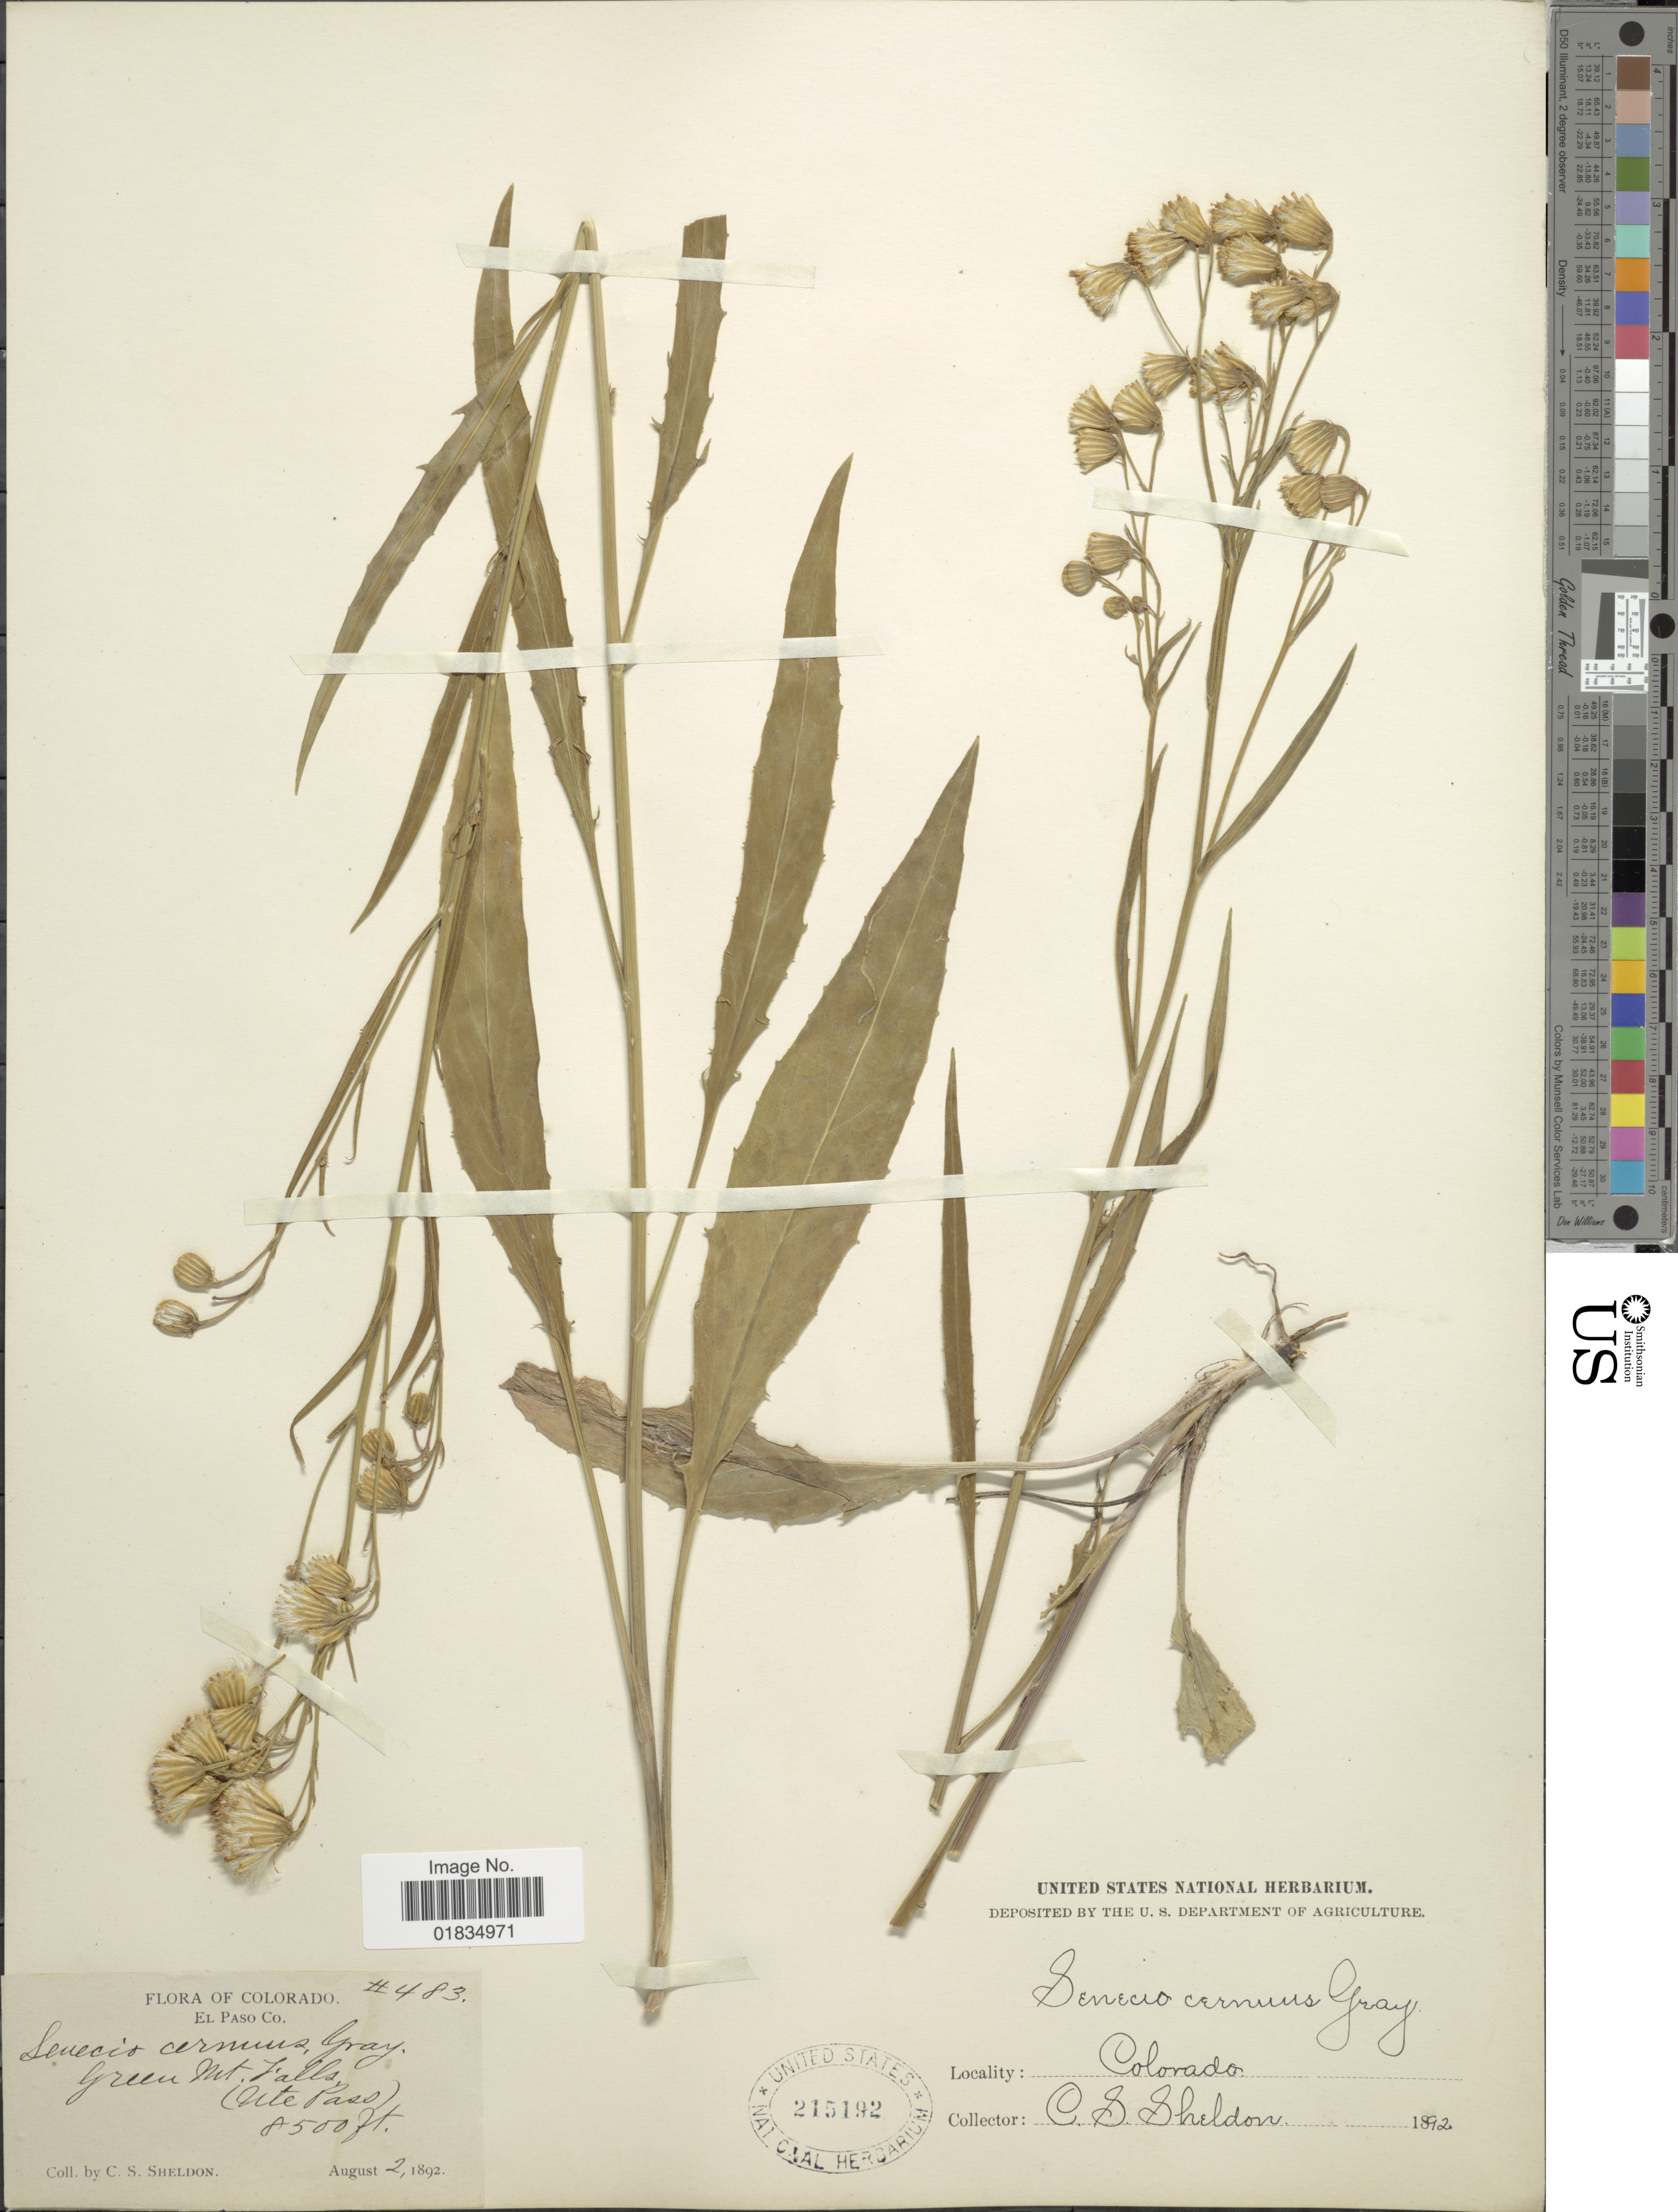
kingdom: Plantae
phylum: Tracheophyta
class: Magnoliopsida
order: Asterales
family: Asteraceae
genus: Senecio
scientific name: Senecio pudicus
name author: Greene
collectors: C. S. Sheldon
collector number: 483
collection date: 1892-08-02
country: United States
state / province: Colorado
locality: El Paso Co. Green Mt. Falls (mte Paso)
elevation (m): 2591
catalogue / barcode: US 215192